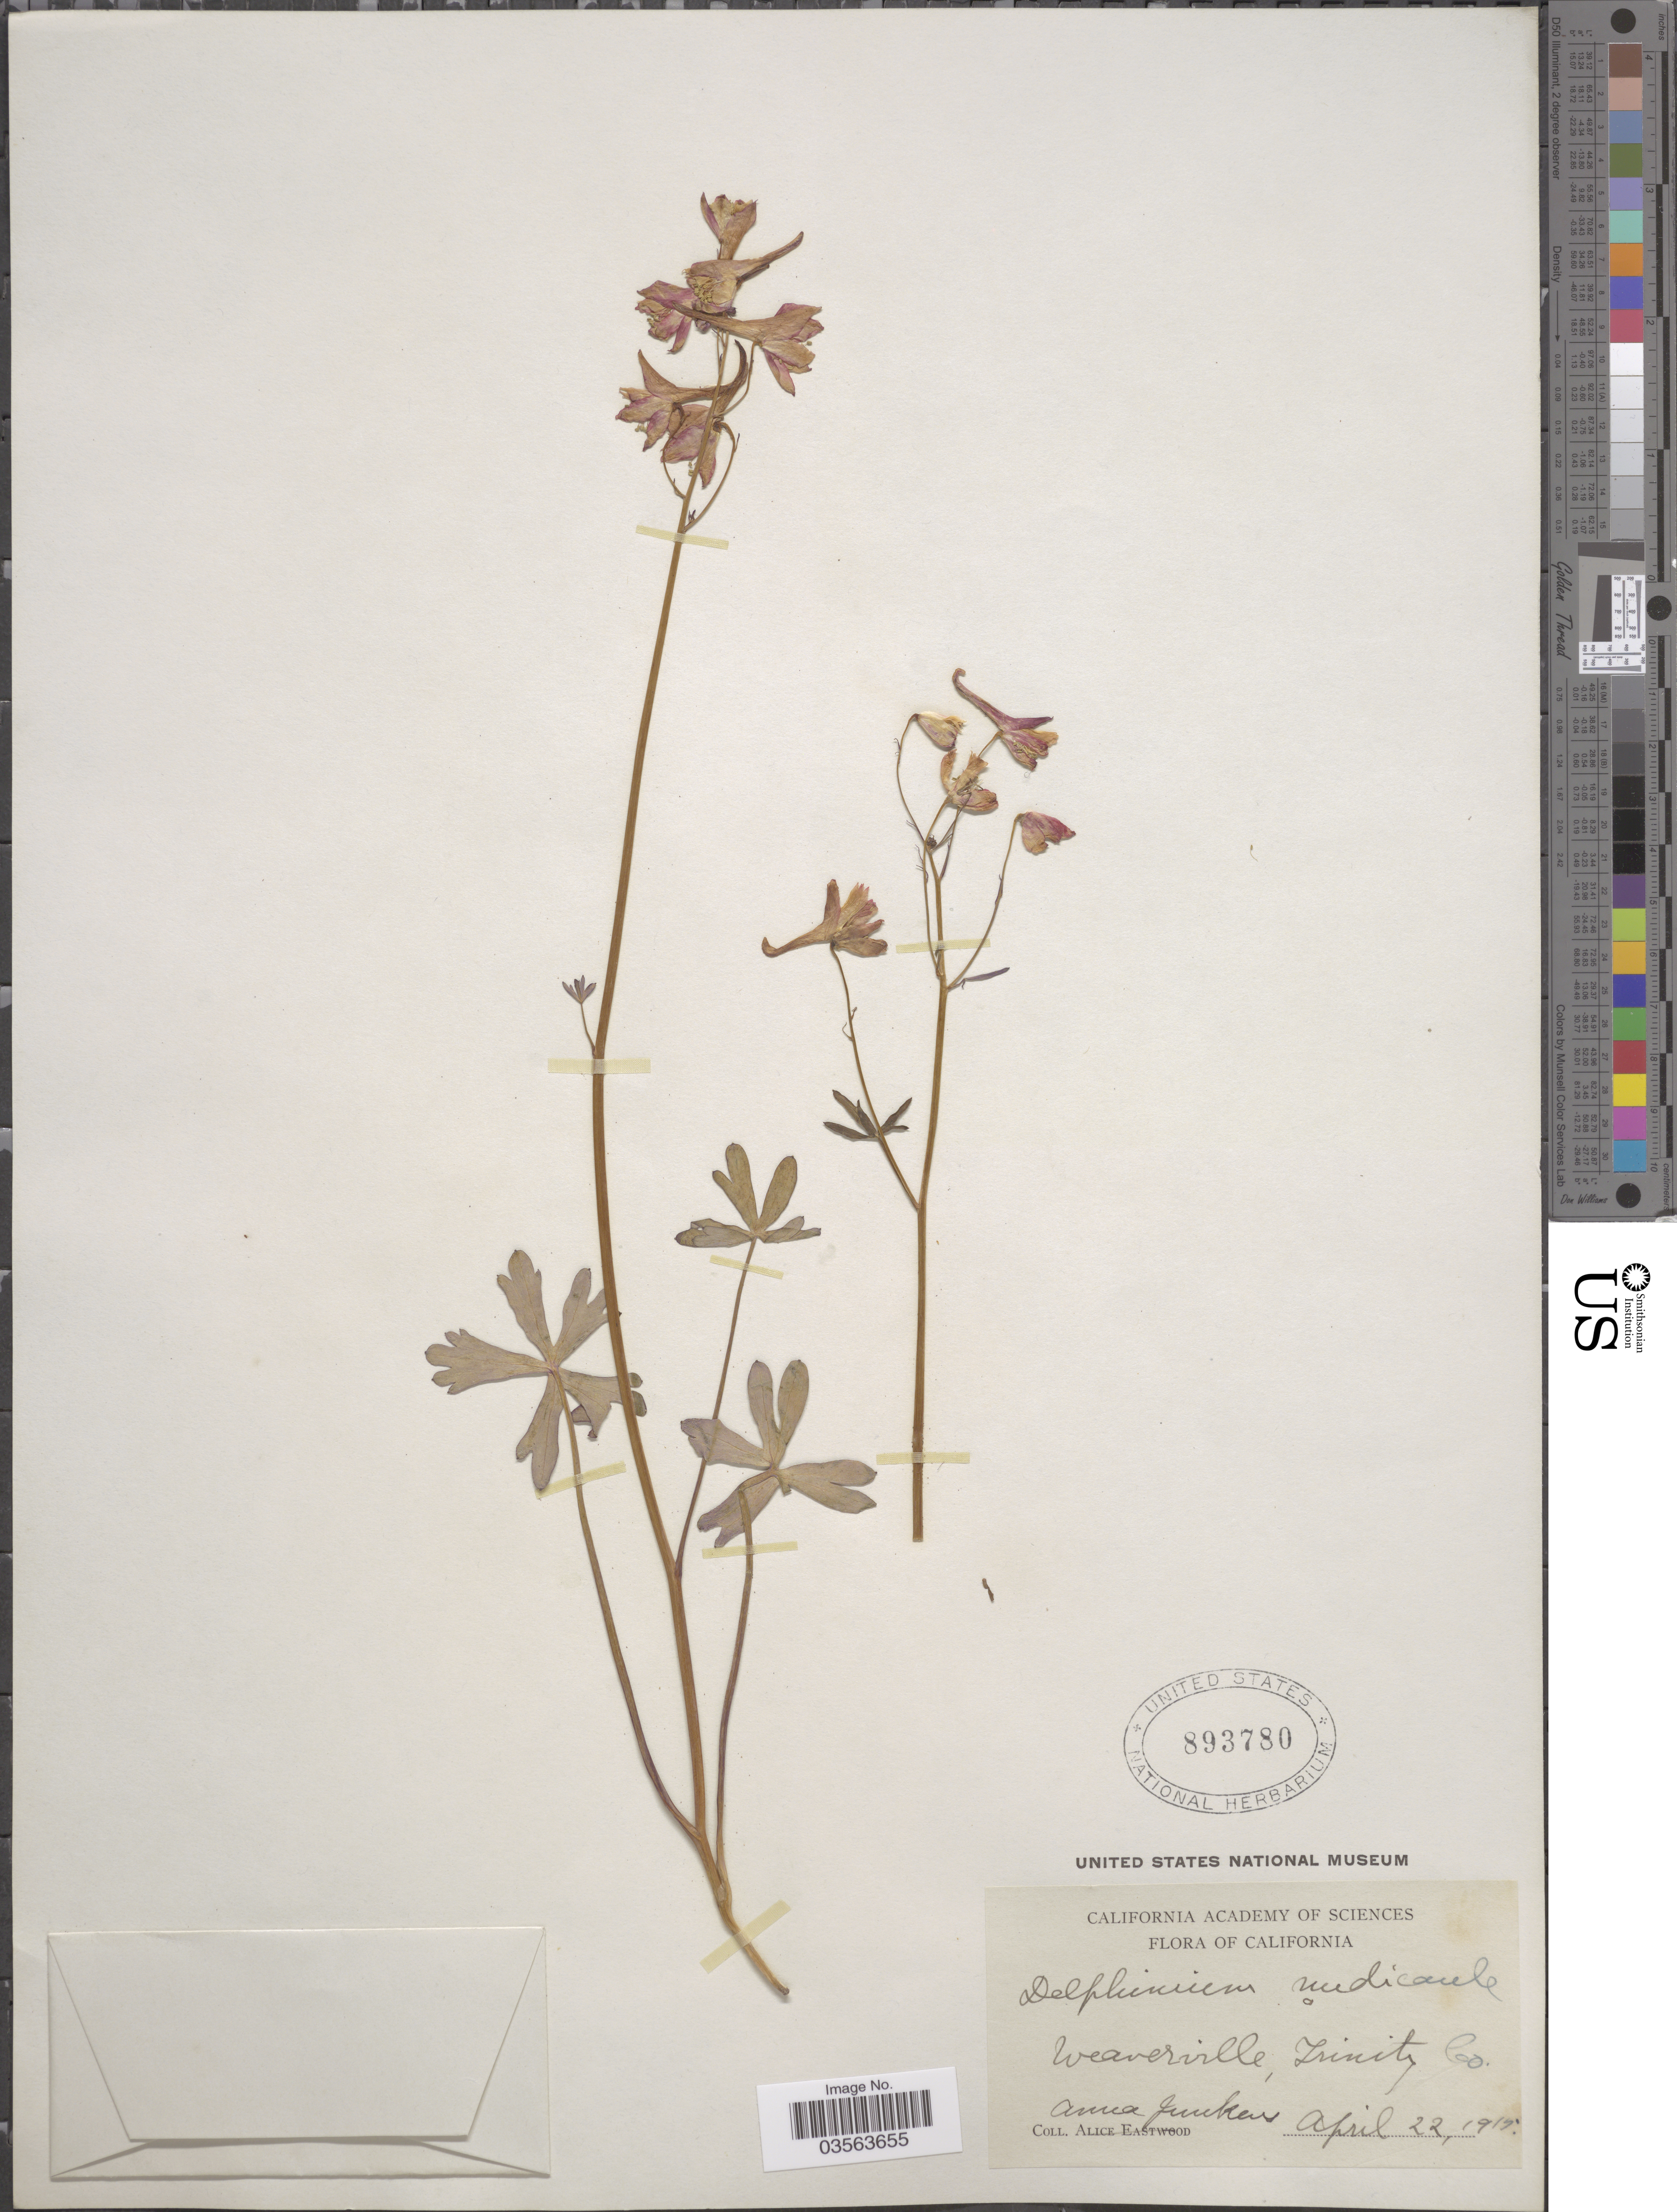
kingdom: Plantae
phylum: Tracheophyta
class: Magnoliopsida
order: Ranunculales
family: Ranunculaceae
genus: Delphinium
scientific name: Delphinium nudicaule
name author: Torr. & A. Gray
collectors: A. Junkens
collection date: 1917-04-22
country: United States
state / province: California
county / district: Trinity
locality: Weaverville, Trinity Co.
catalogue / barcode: US 893780